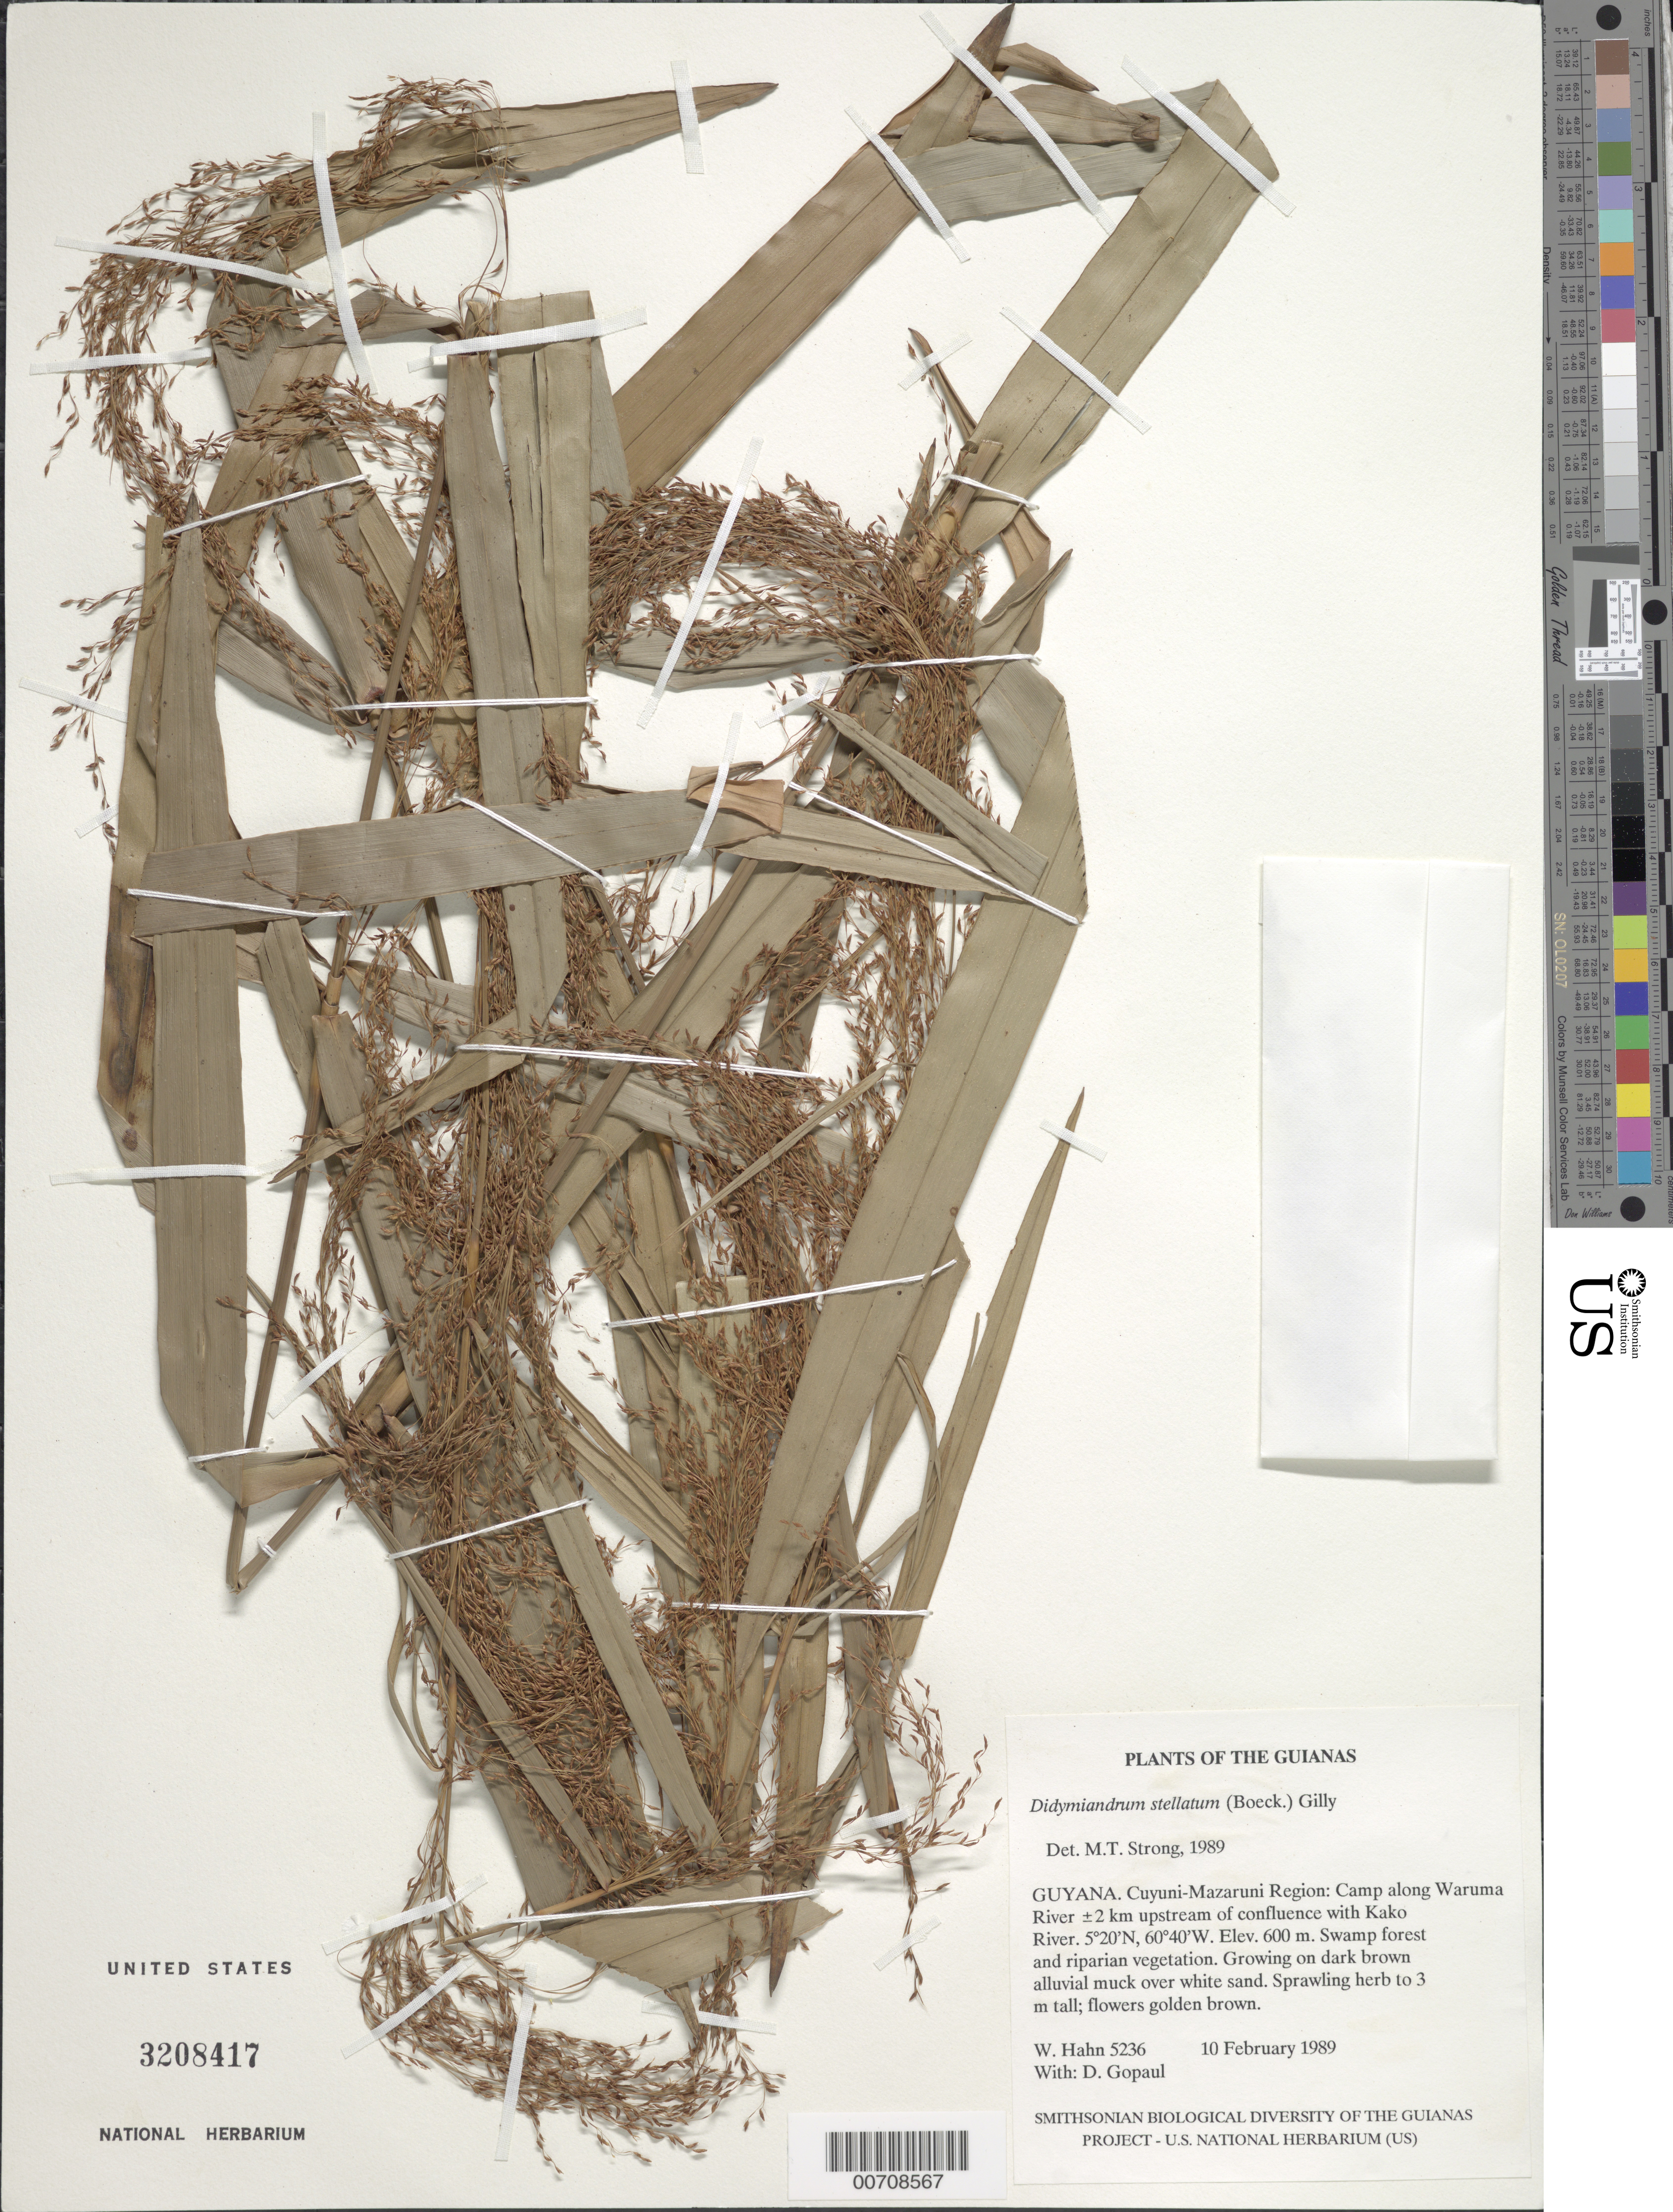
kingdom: Plantae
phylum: Tracheophyta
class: Liliopsida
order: Poales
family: Cyperaceae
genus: Didymiandrum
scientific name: Didymiandrum stellatum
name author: (Boeckeler) Gilly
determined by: Strong, M. T., (US), Smithsonian Institution - National Museum of Natural History (UNITED STATES)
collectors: W. Hahn & D. Gopaul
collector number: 5236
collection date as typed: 10 February 1989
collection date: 1989-02-10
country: Guyana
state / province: Cuyuni-Mazaruni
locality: Camp along Waruma River ±2 km upstream of confluence with Kako River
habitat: Swamp forest and Riparian vegetation Growing on dark brown alluvial muck over white sand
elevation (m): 600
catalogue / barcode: US 3208417